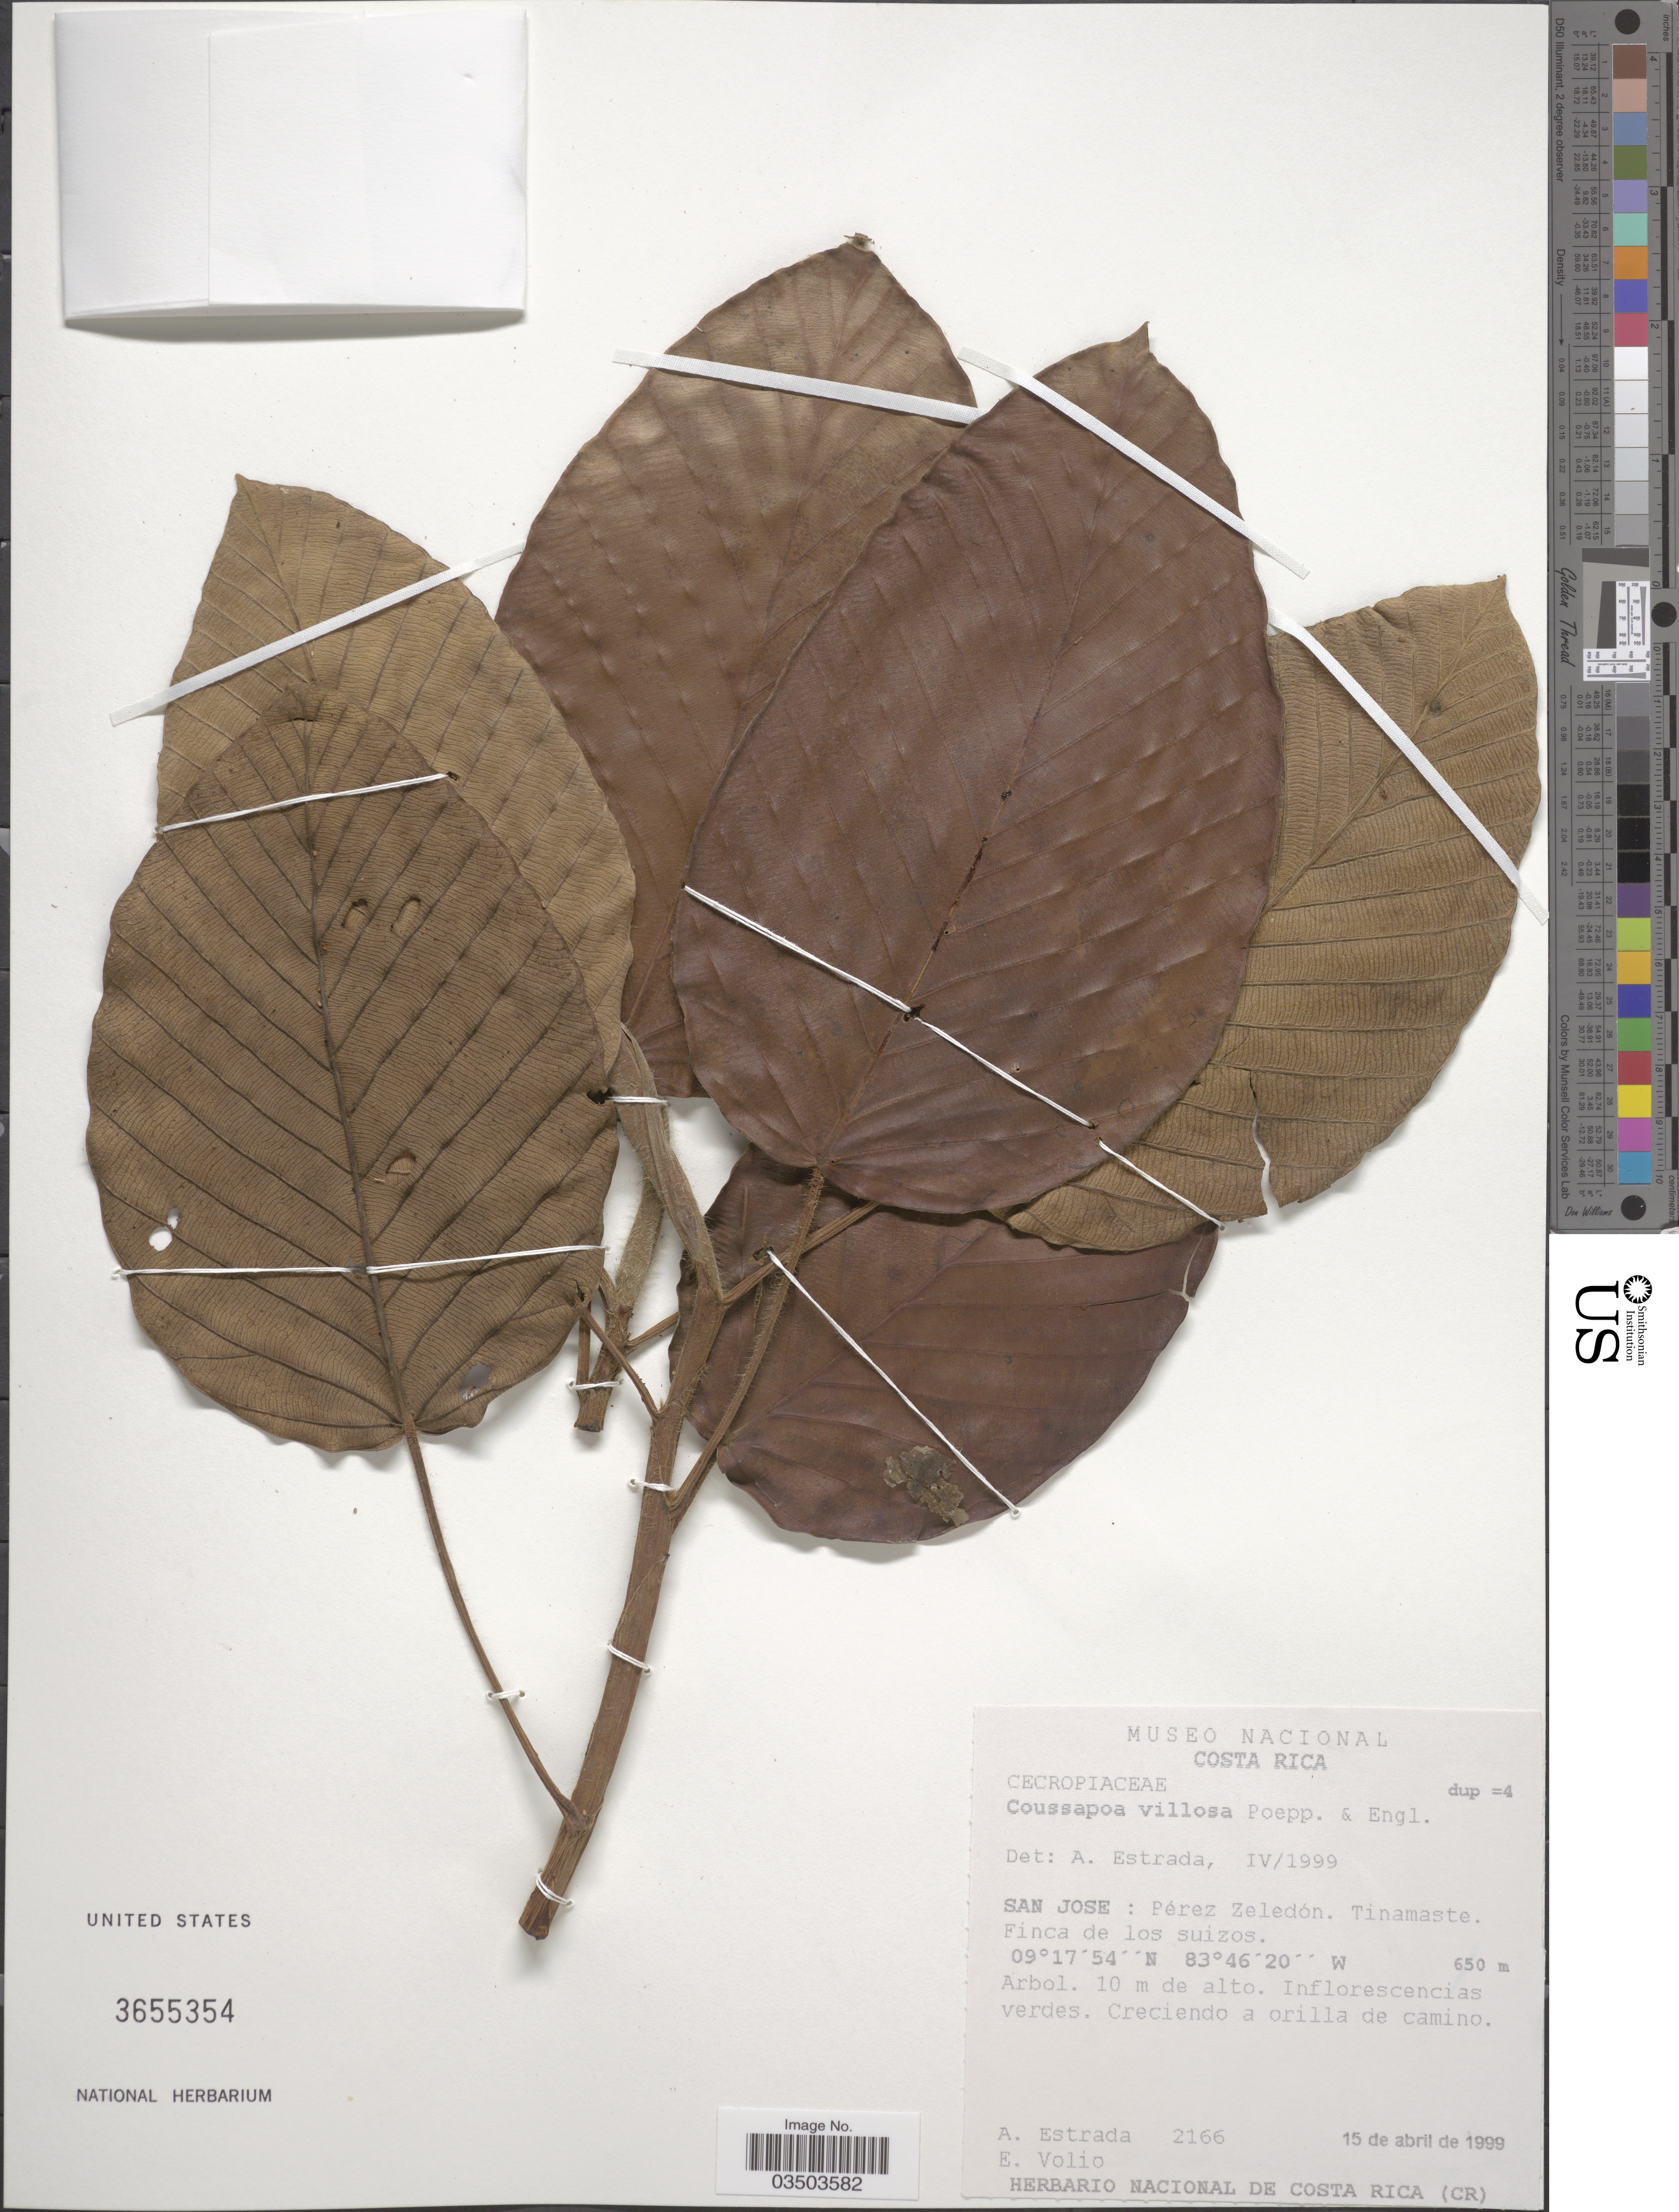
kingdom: Plantae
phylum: Tracheophyta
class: Magnoliopsida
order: Rosales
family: Urticaceae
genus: Coussapoa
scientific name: Coussapoa villosa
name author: Poepp. & Endl.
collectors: A. Estrada & E. Volio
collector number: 2166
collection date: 1999-04-15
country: Costa Rica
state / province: San José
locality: Pérez Zeledón. Tinamaste. Finca de los suizos.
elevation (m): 650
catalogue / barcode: US 3655354